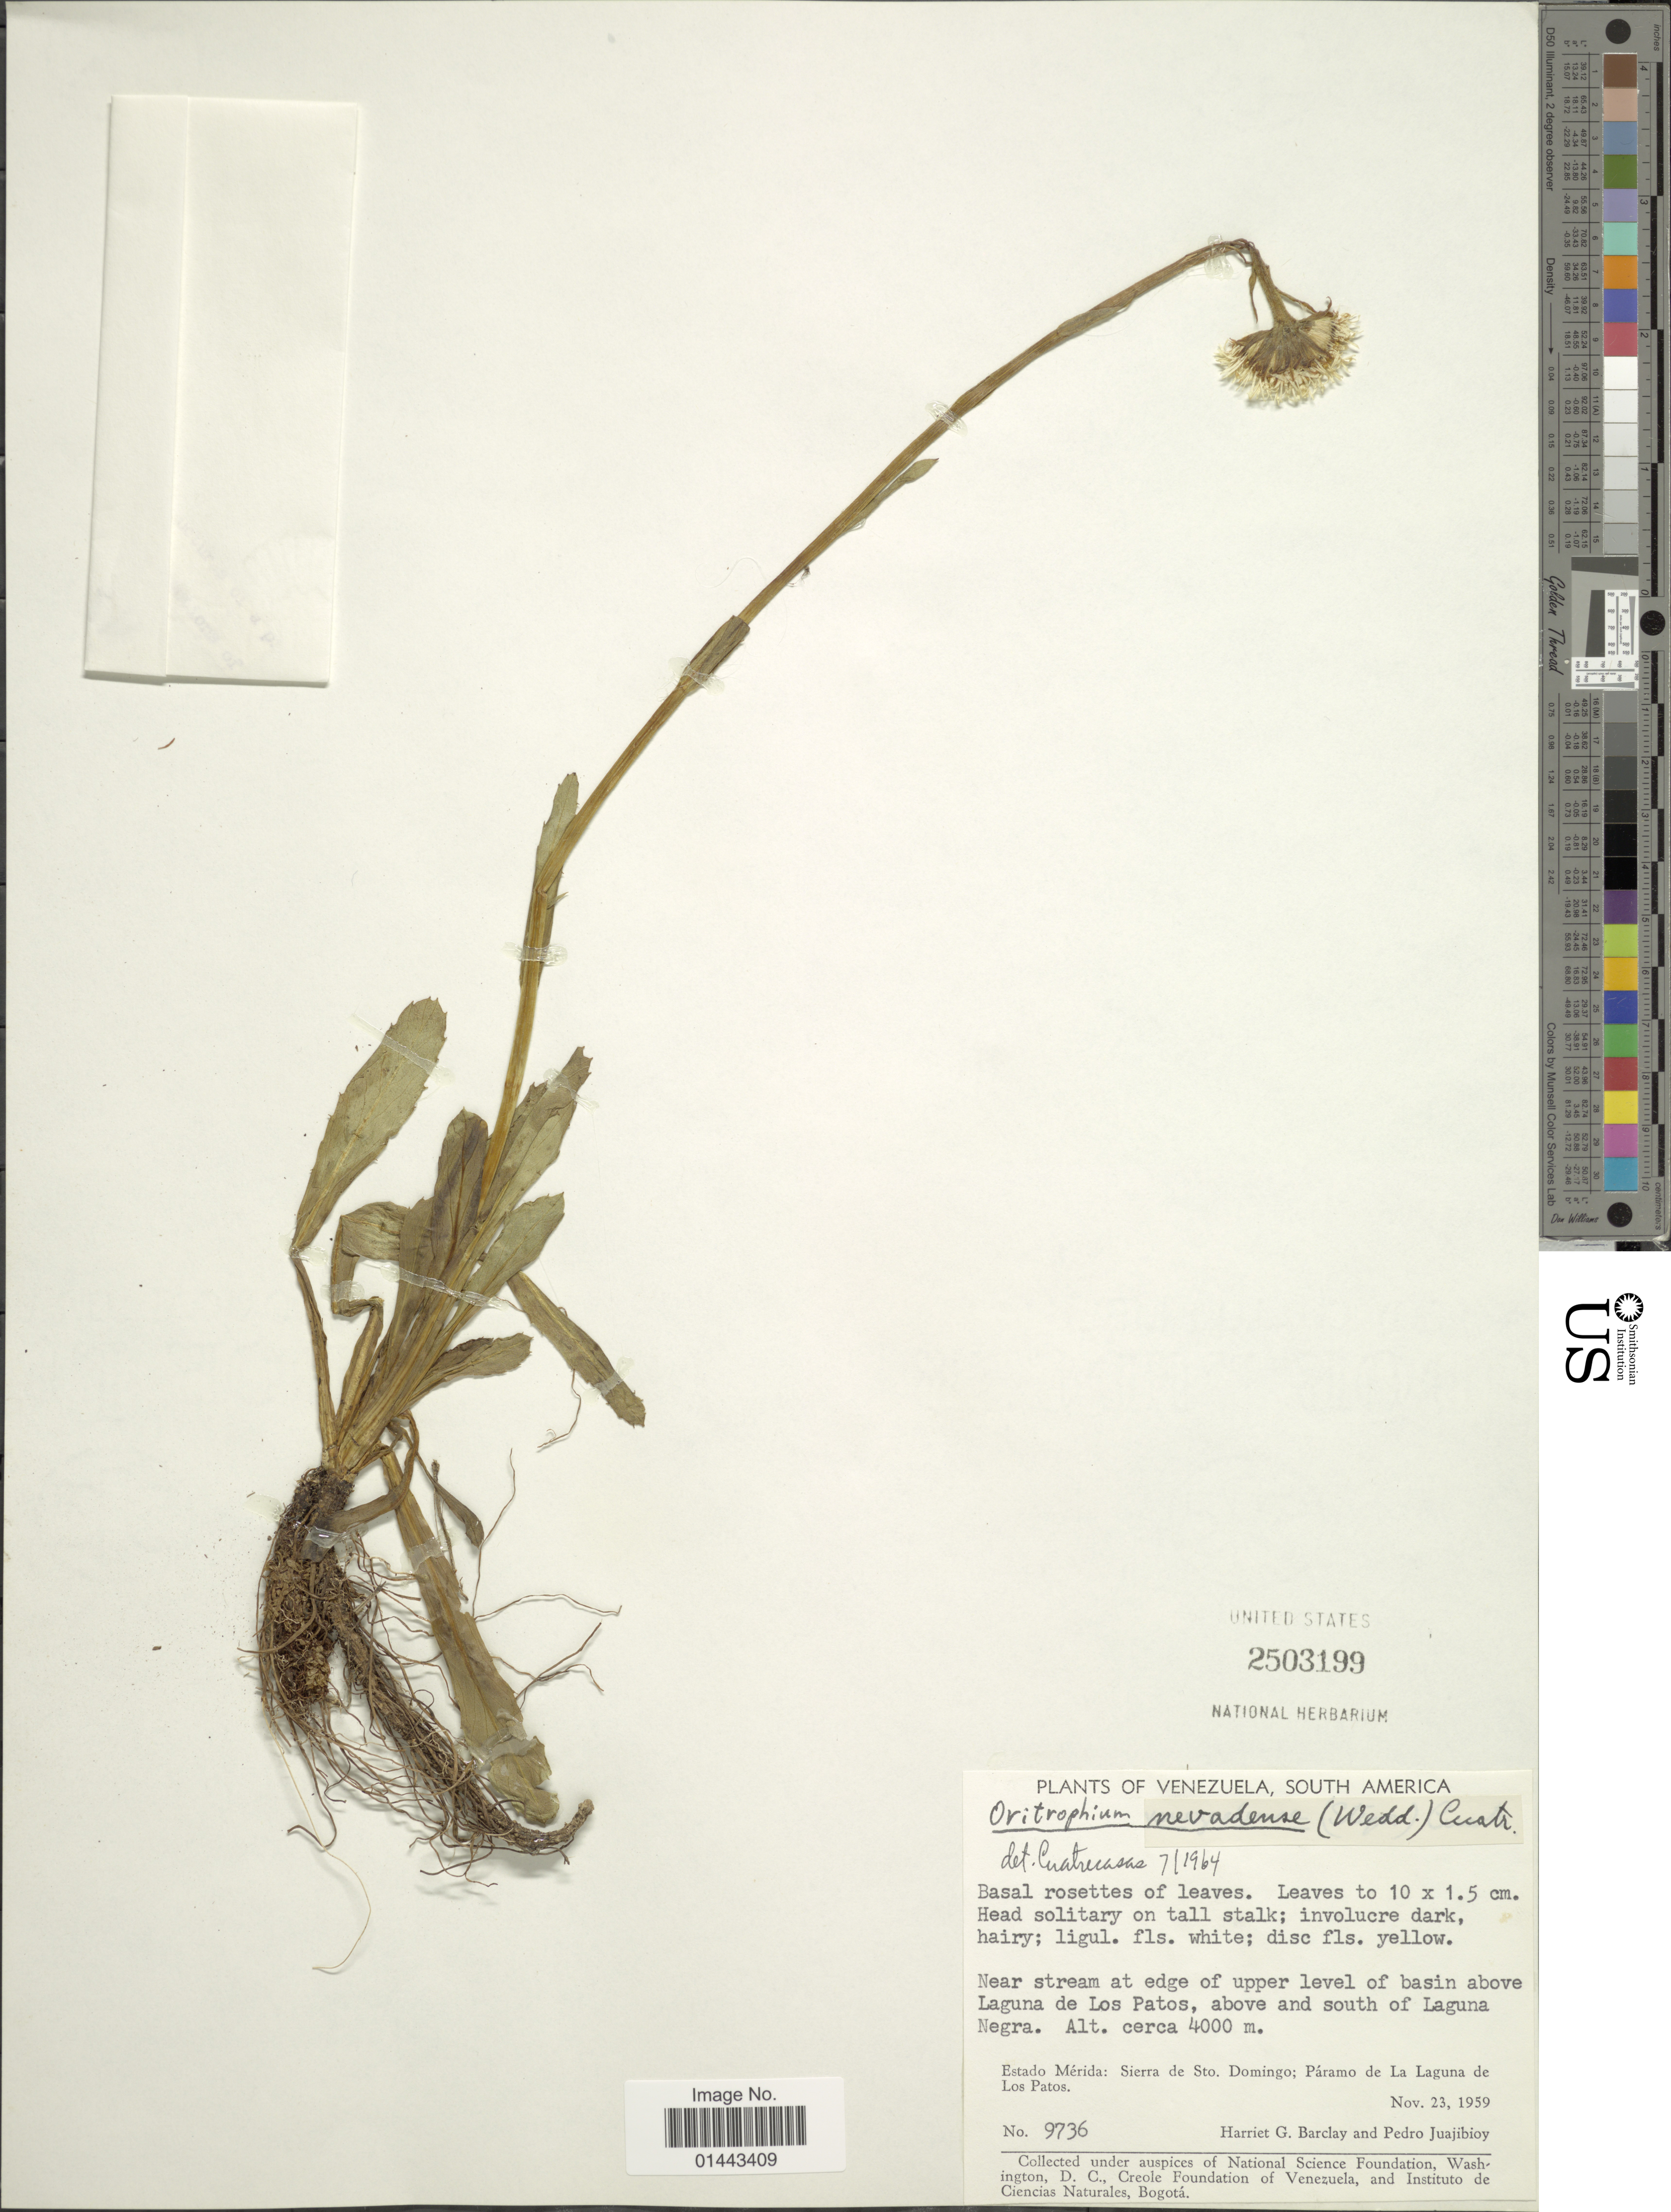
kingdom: Plantae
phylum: Tracheophyta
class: Magnoliopsida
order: Asterales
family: Asteraceae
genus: Oritrophium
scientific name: Oritrophium nevadense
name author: (Wedd.) Cuatrec.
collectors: H. G. Barclay & P. Juajibioy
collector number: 9736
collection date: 1959-11-23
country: Venezuela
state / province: Mérida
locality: Sierra Nevada: Sierra de Sto. Domingo; Paramo de La Laguna de Los Patos, near stream at edge of upper level of basin above Laguna de Los Patos, above and south of Laguna Negra,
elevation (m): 4000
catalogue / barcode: US 2503199